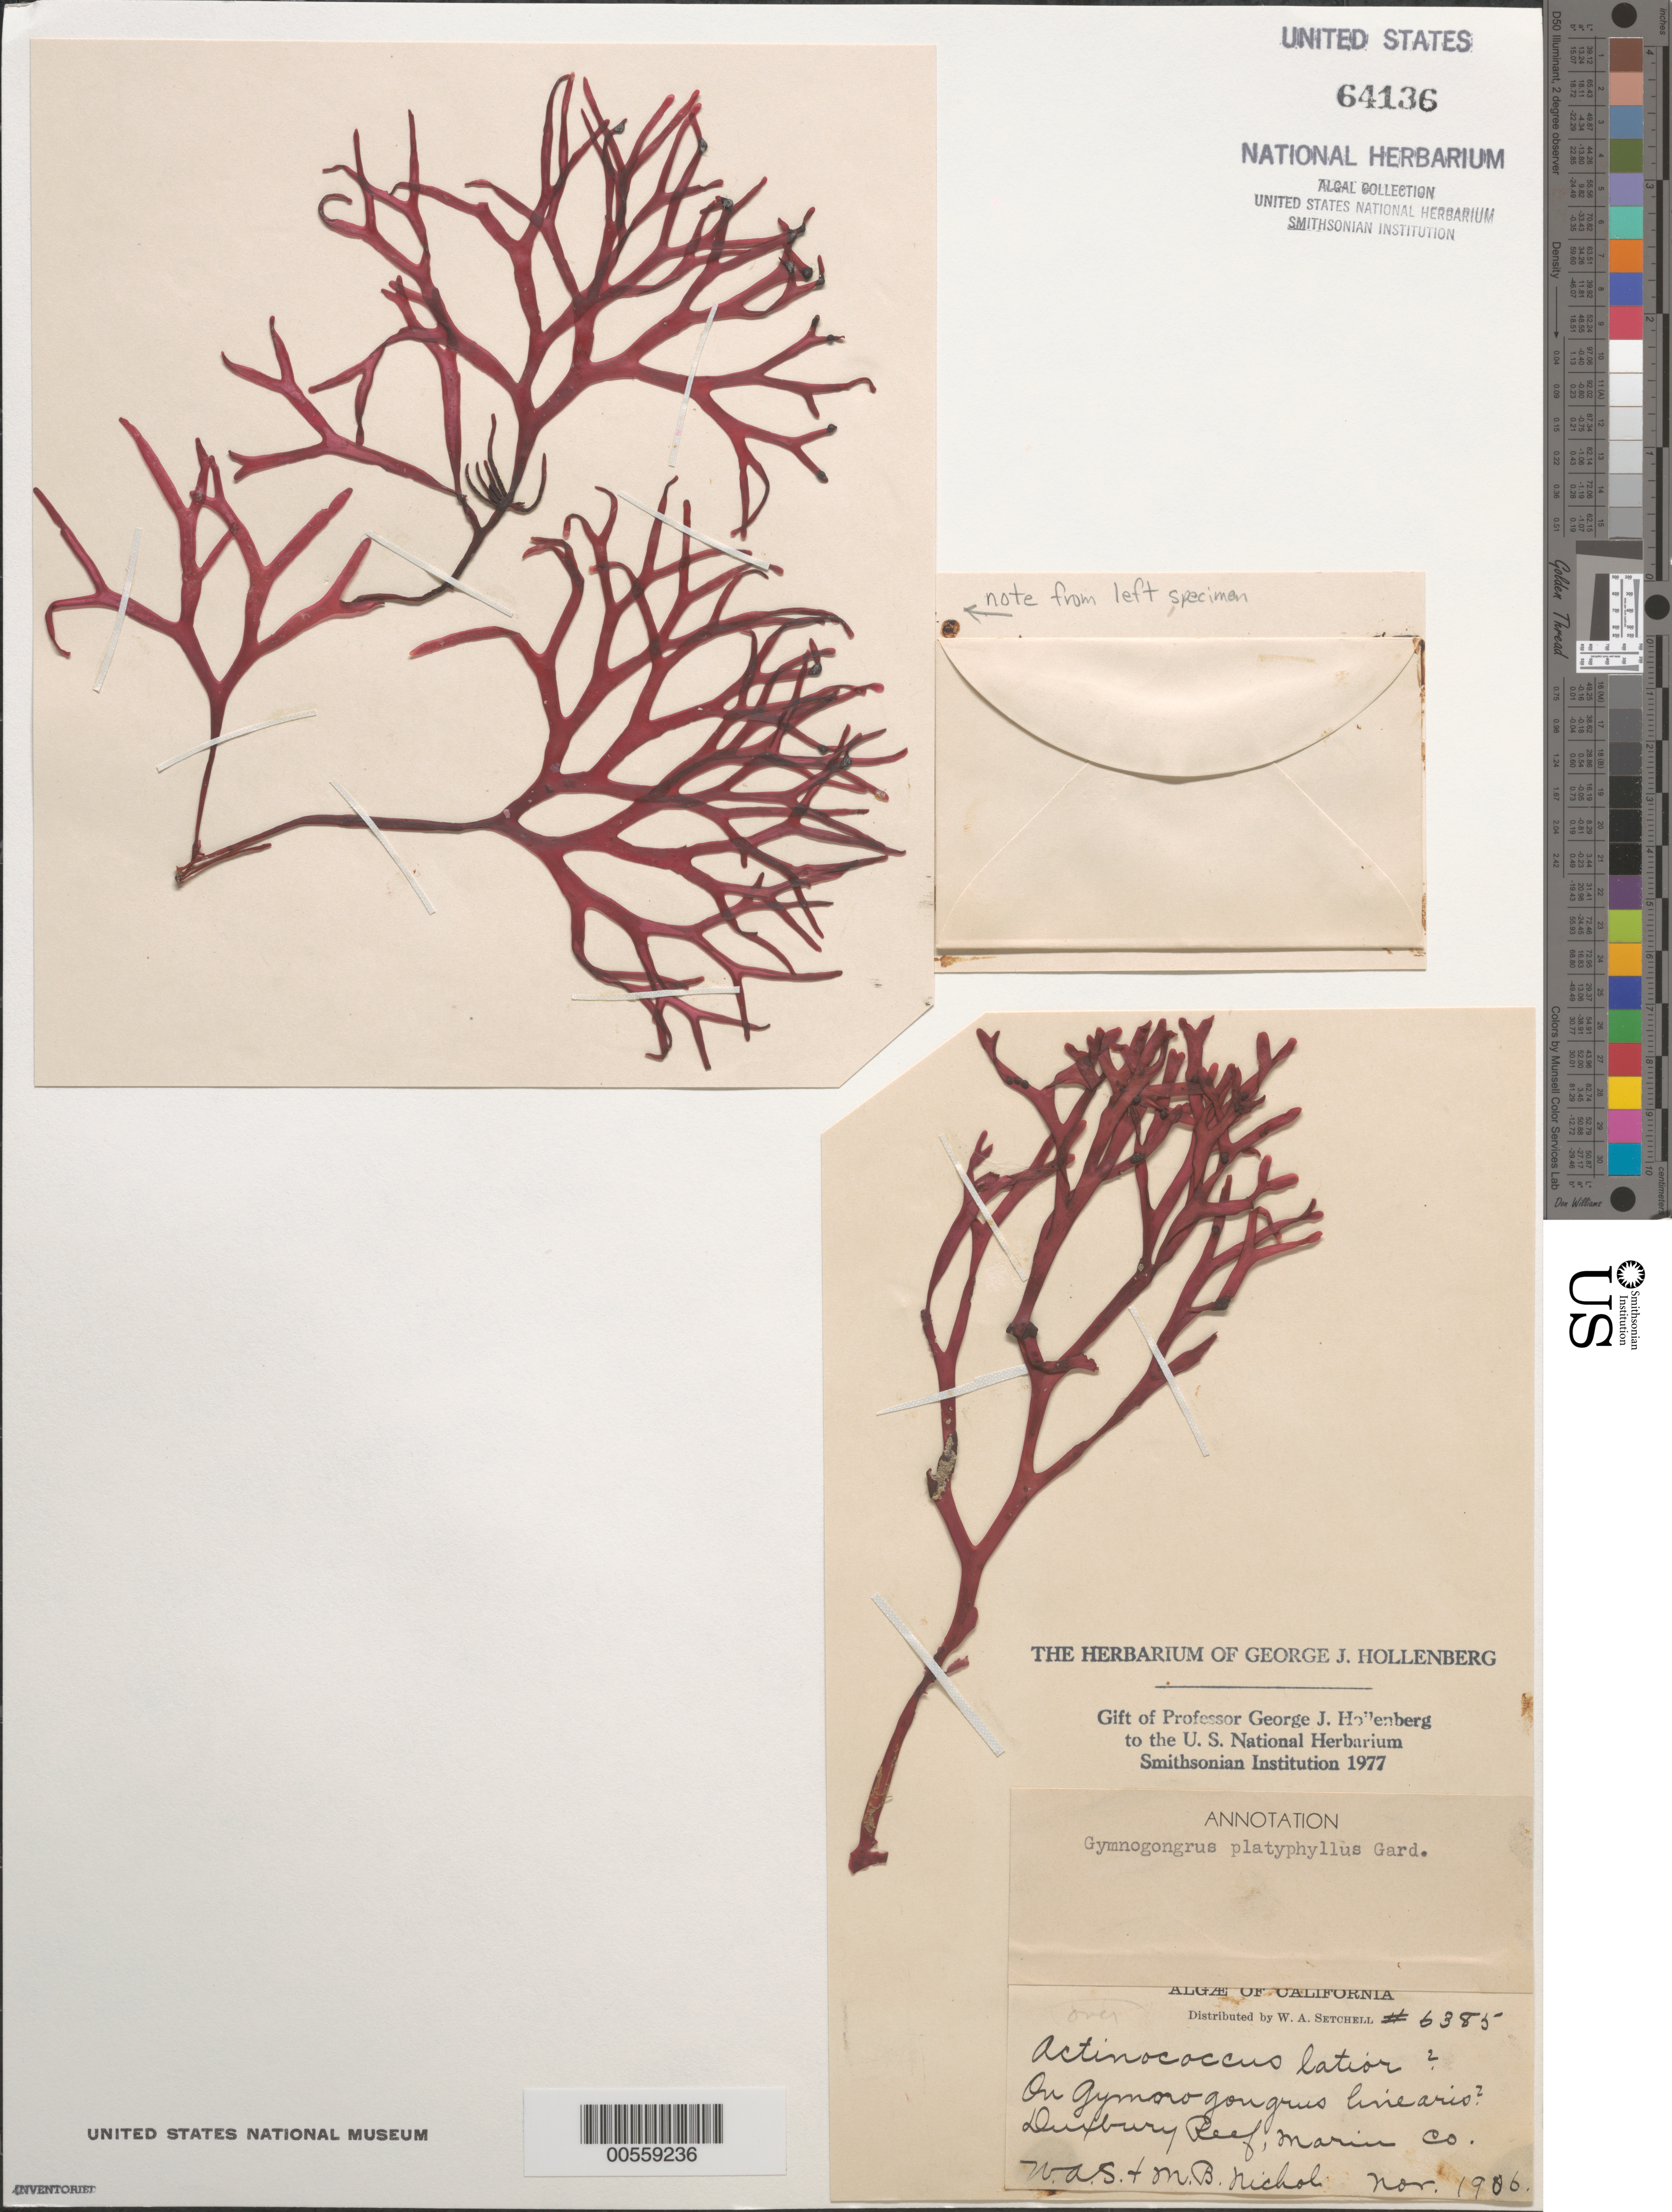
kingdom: Plantae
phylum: Rhodophyta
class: Florideophyceae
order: Gigartinales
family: Phyllophoraceae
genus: Gymnogongrus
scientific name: Gymnogongrus platyphyllus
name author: N.L. Gardner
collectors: W. Setchell & M. Nichols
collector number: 6385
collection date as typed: Nov 1906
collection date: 1906-11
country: United States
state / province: California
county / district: Marin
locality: Duxbury Reef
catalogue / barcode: US 64136